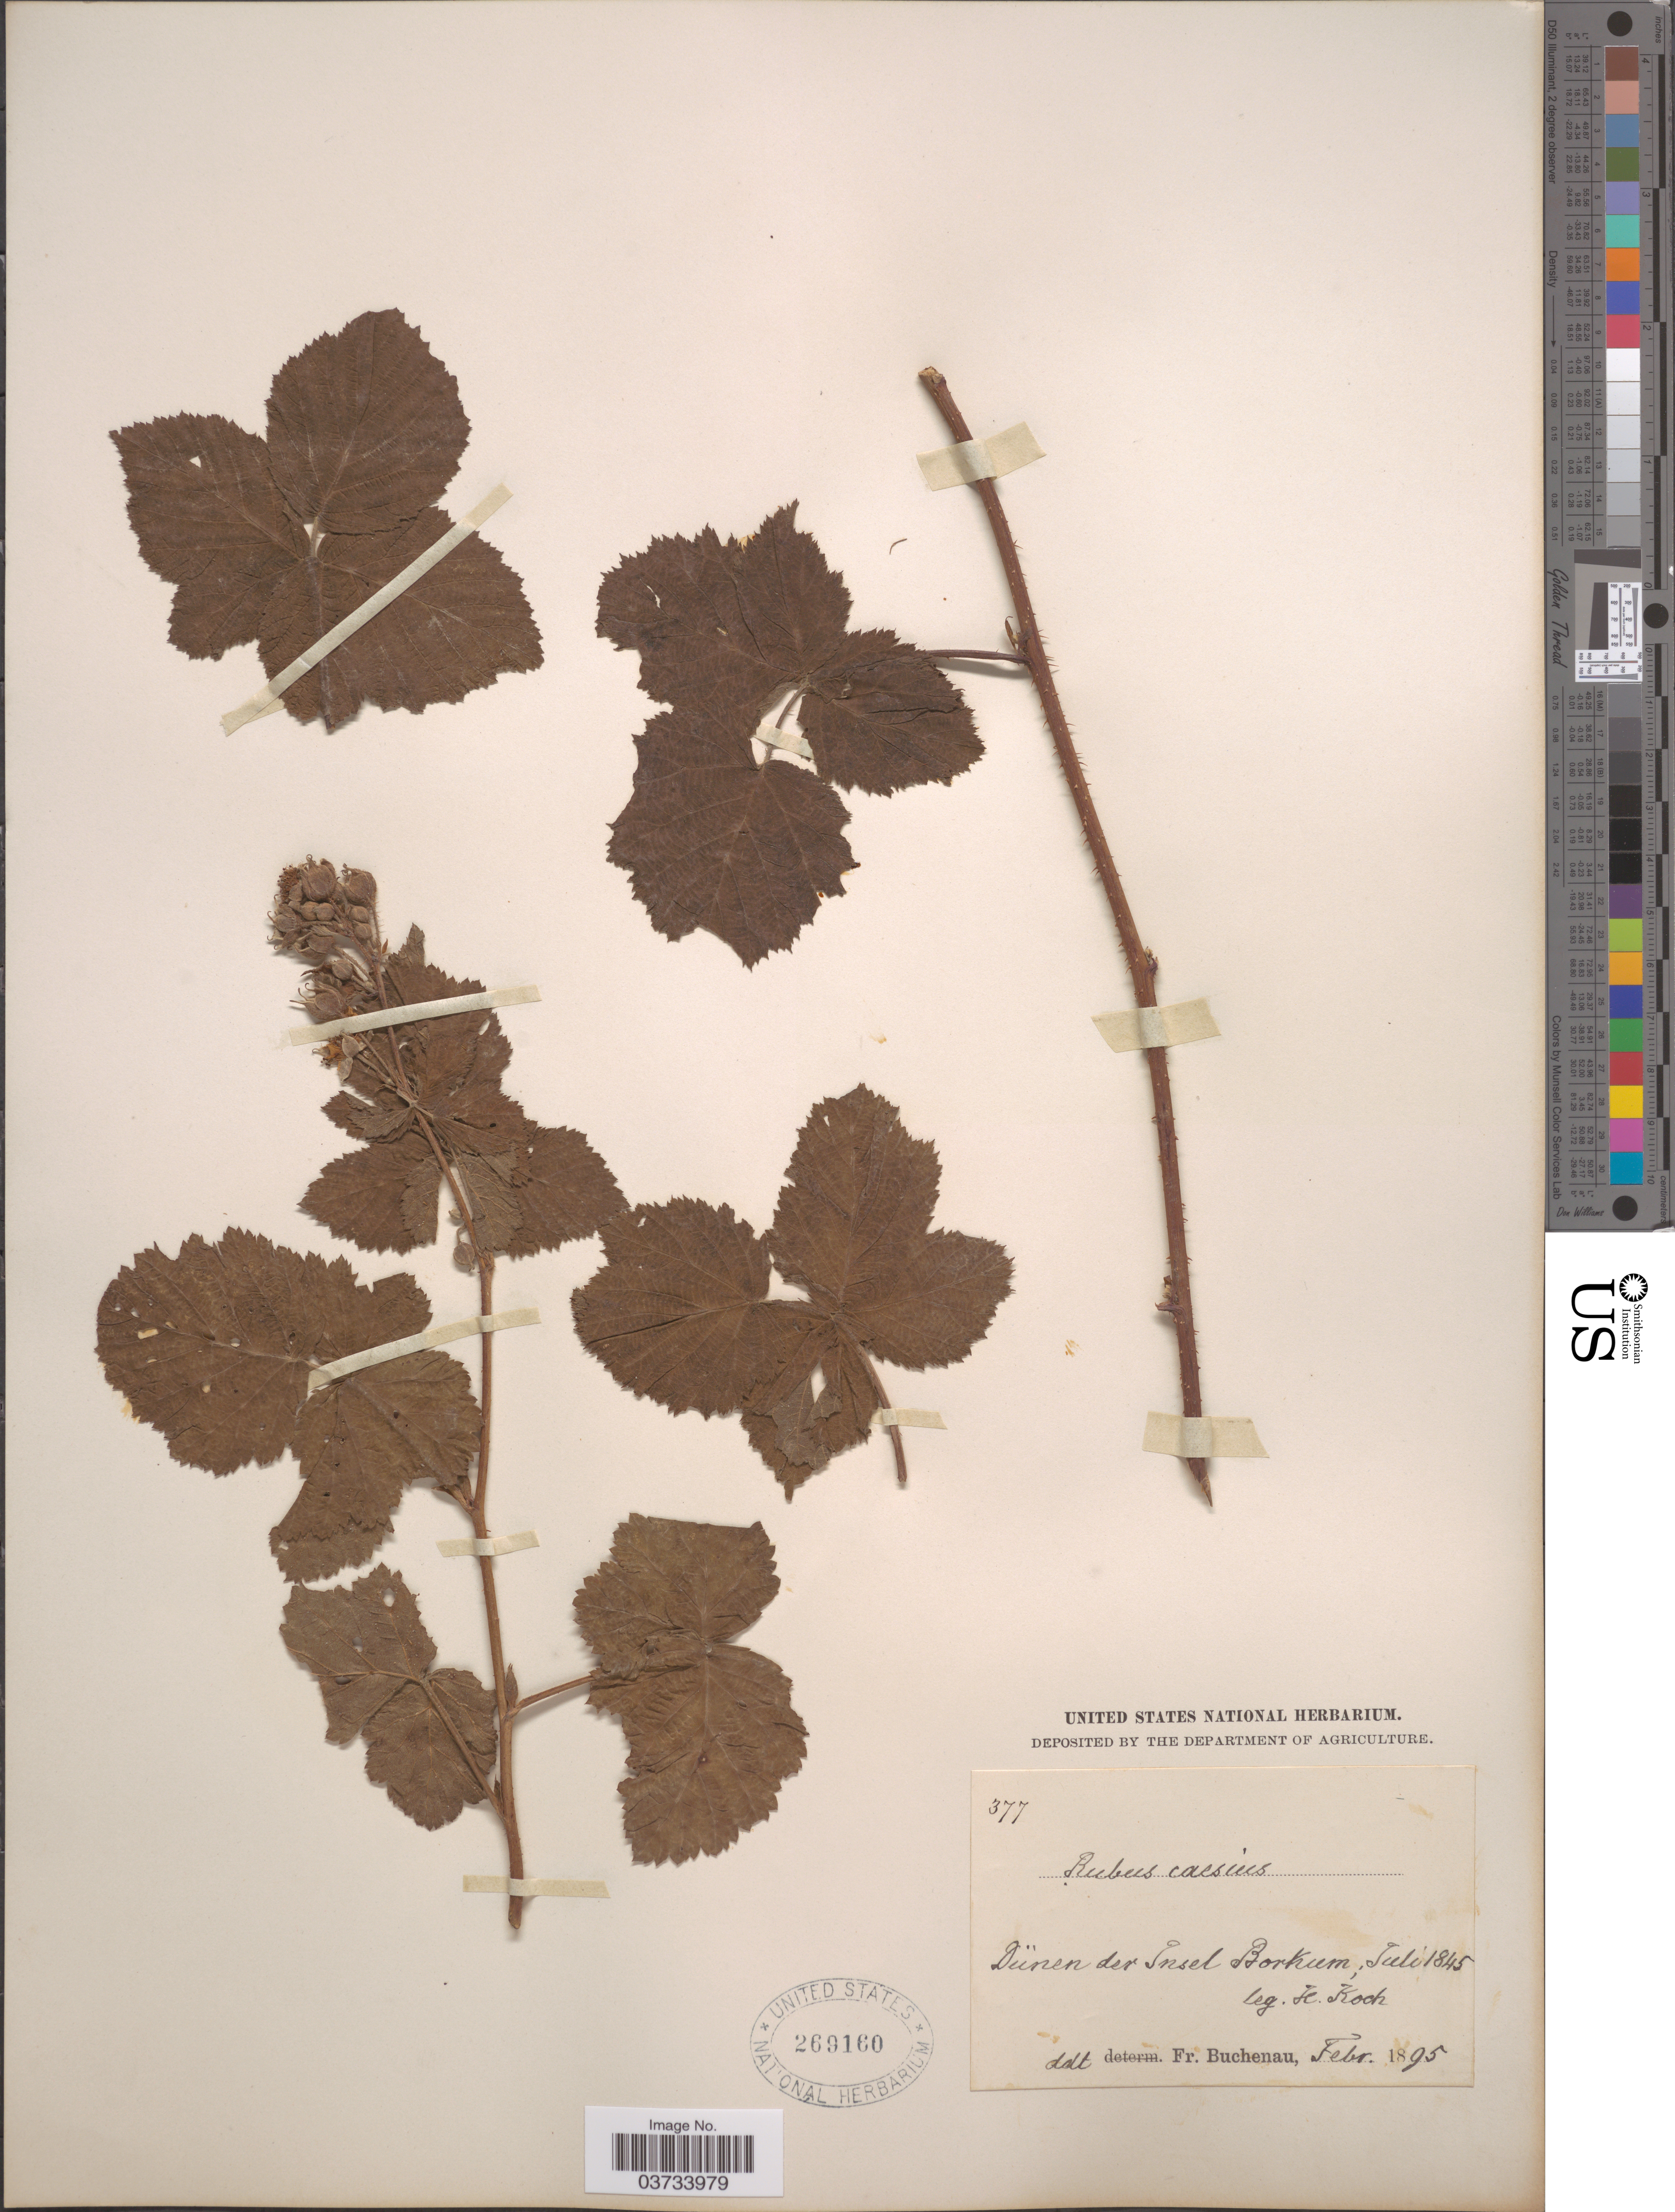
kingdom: Plantae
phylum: Tracheophyta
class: Magnoliopsida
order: Rosales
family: Rosaceae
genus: Rubus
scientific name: Rubus caesius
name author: L.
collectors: H. Koch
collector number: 377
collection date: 1845-07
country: Germany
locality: Dünen der Insel Borkum.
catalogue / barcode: US 269160